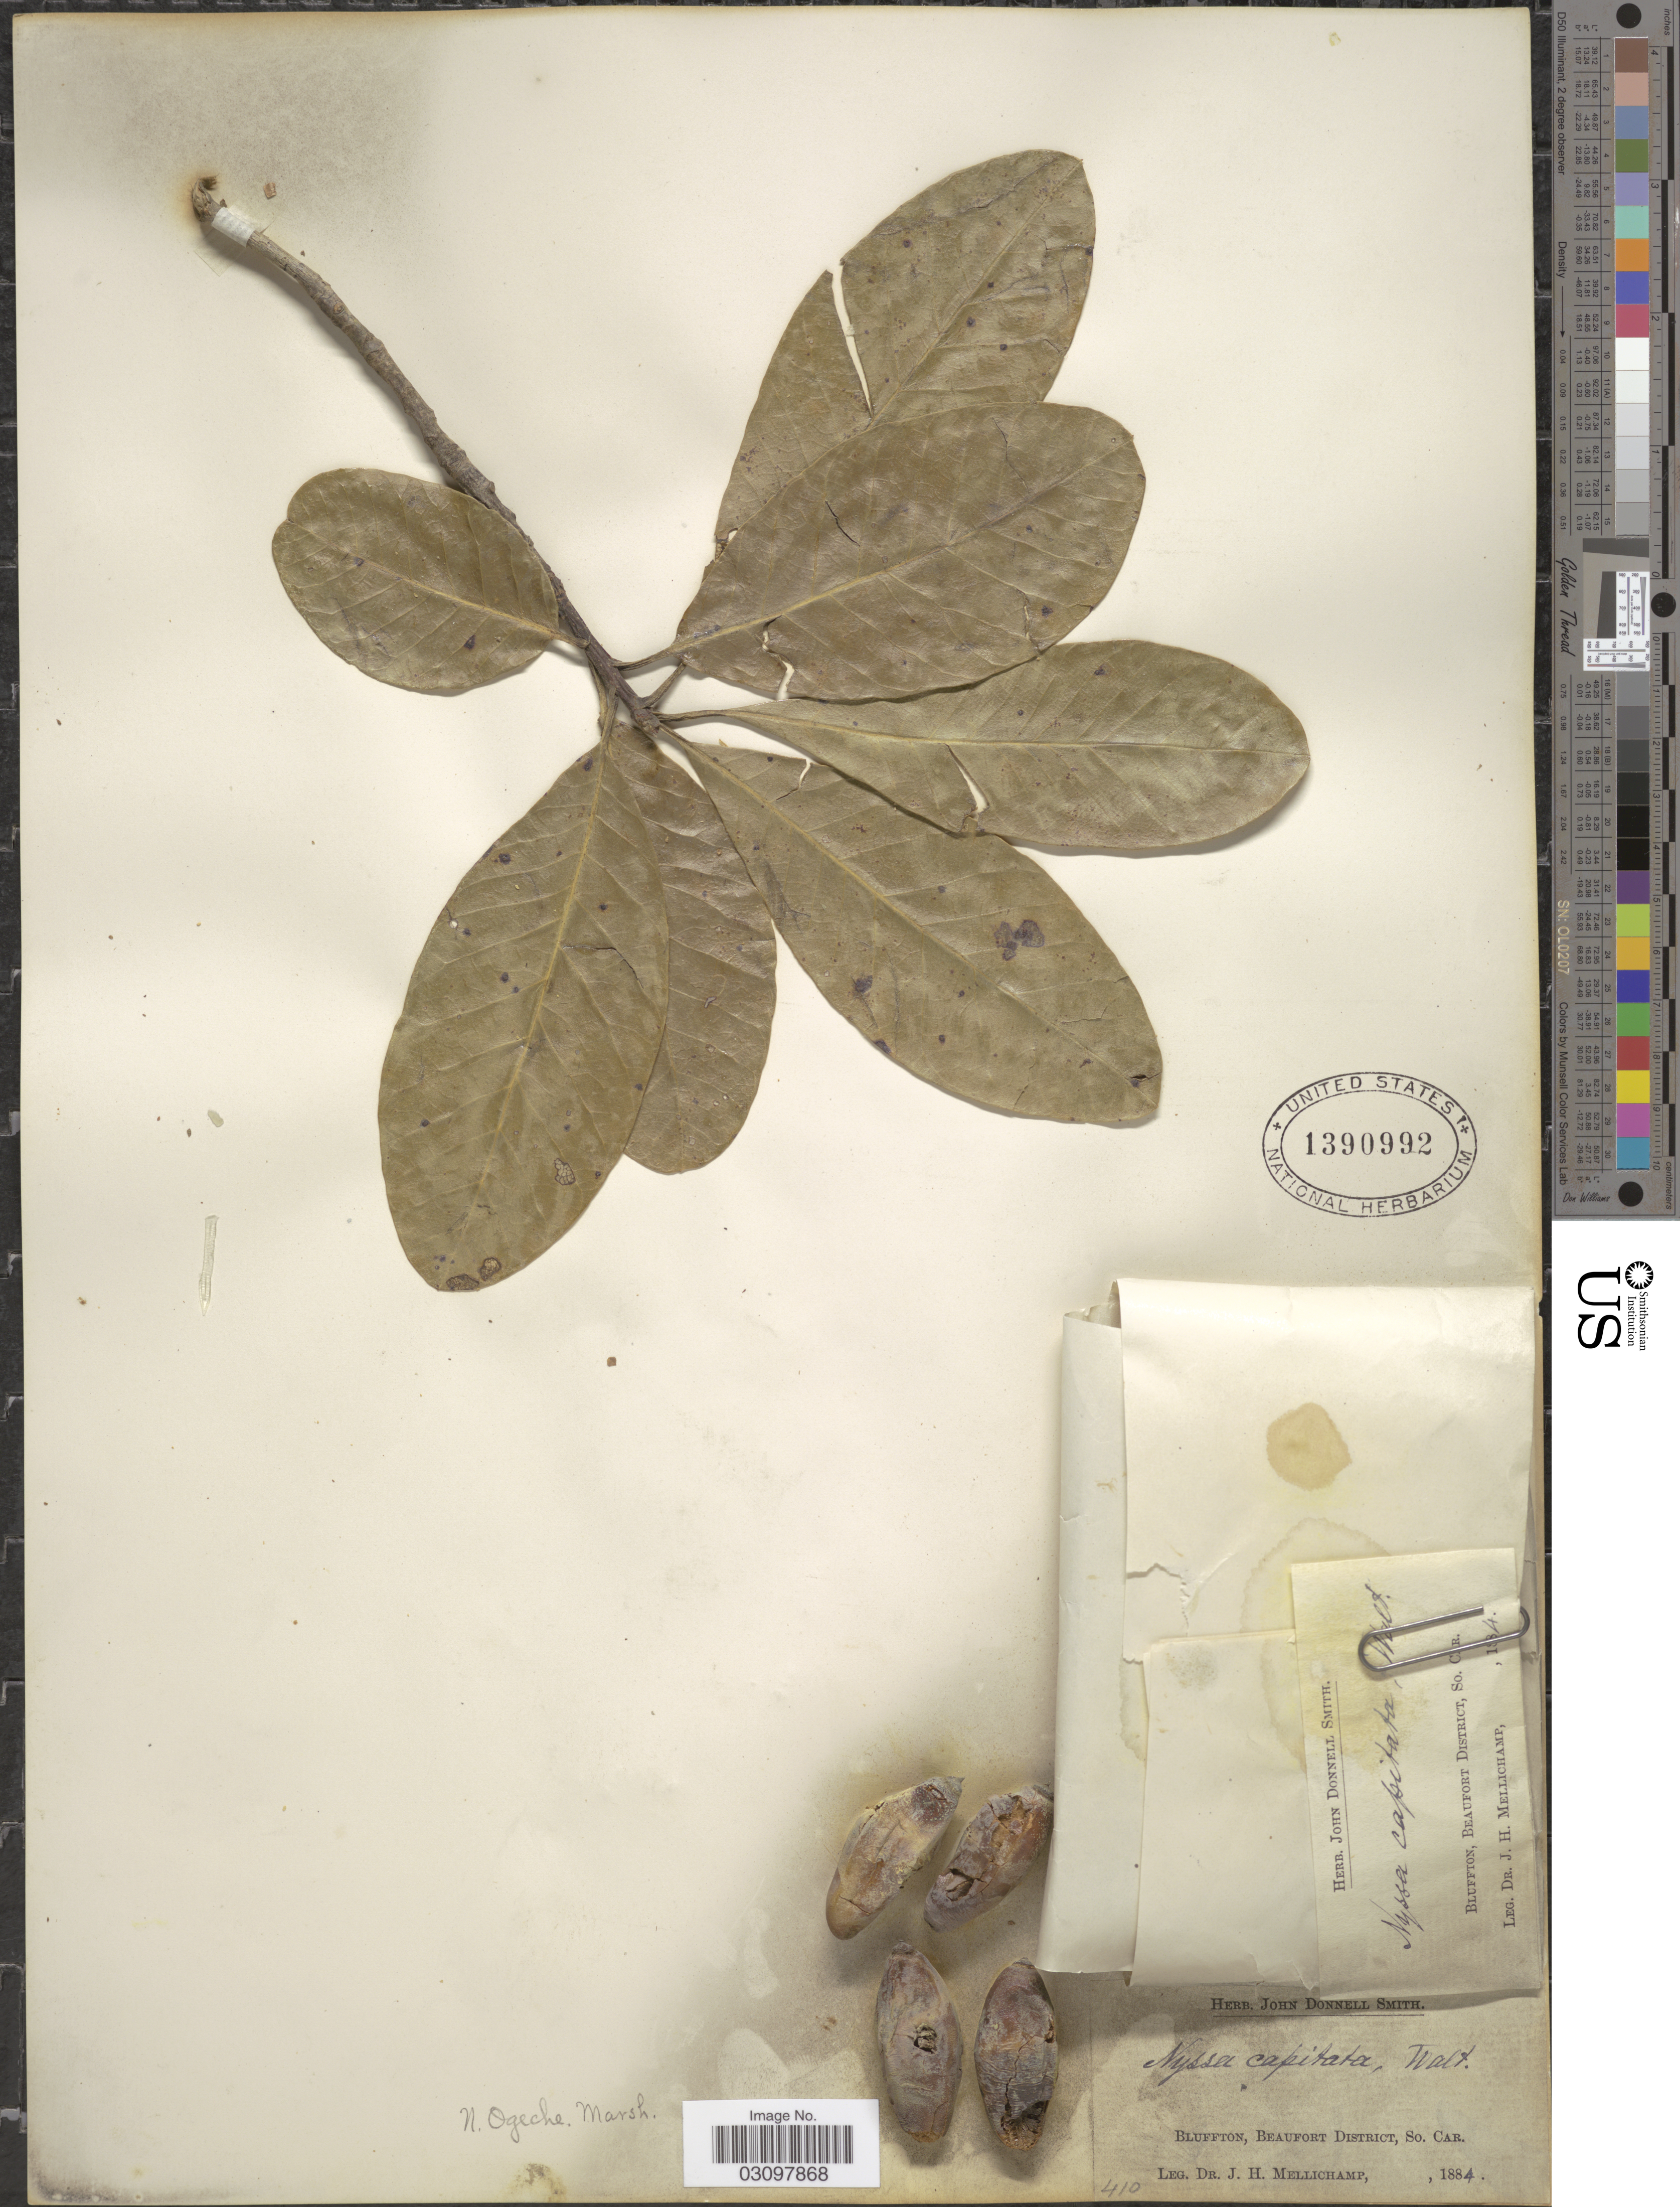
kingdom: Plantae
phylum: Tracheophyta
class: Magnoliopsida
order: Cornales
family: Nyssaceae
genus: Nyssa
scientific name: Nyssa ogeche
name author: W. Bartram ex Marshall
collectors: J. H. Mellichamp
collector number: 410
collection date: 1884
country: United States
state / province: South Carolina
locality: Bluffton, Beaufort District, So. Car.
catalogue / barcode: US 1390992